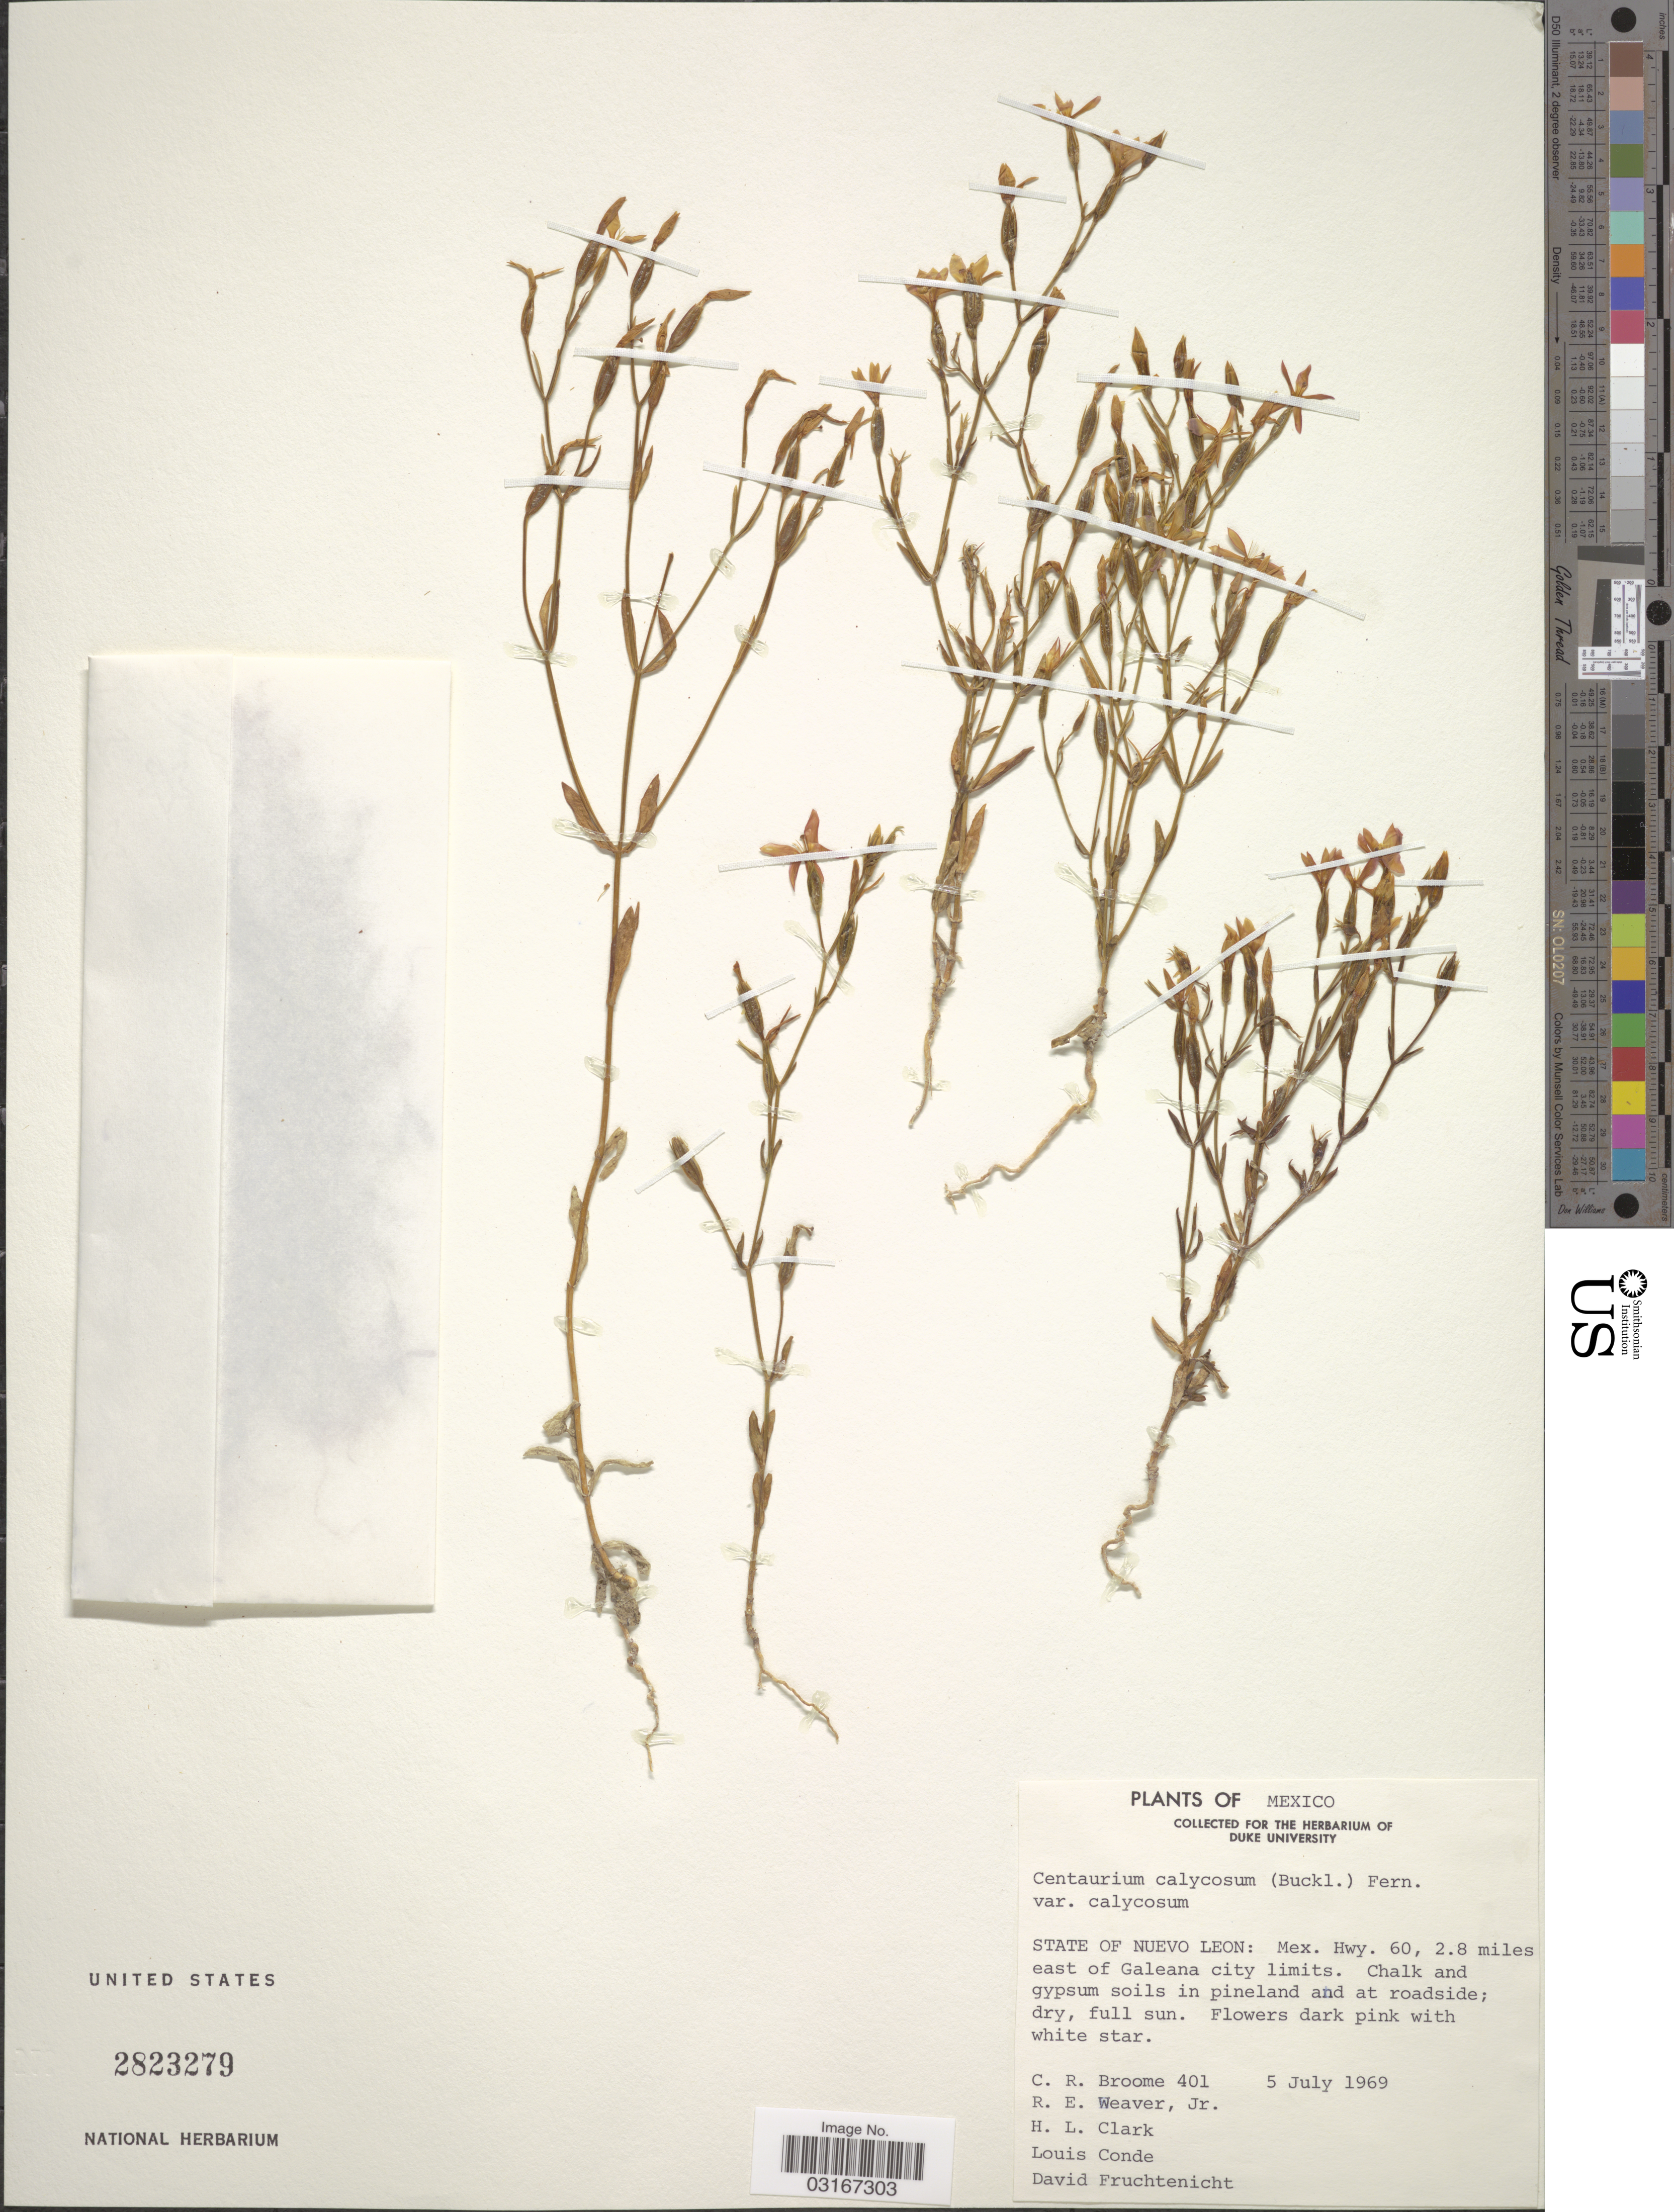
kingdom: Plantae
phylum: Tracheophyta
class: Magnoliopsida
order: Gentianales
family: Gentianaceae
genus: Centaurium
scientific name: Centaurium calycosum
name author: (Buckley) Buckley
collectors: C. R. Broome, R. Weaver Jr., H. L. Clark, L. Conde & D. Fruchtenicht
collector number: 401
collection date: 1969-07-05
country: Mexico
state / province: Nuevo León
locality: Mex. Hwy. 60, 2.8 miles east of Galeana city limits.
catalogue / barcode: US 2823279